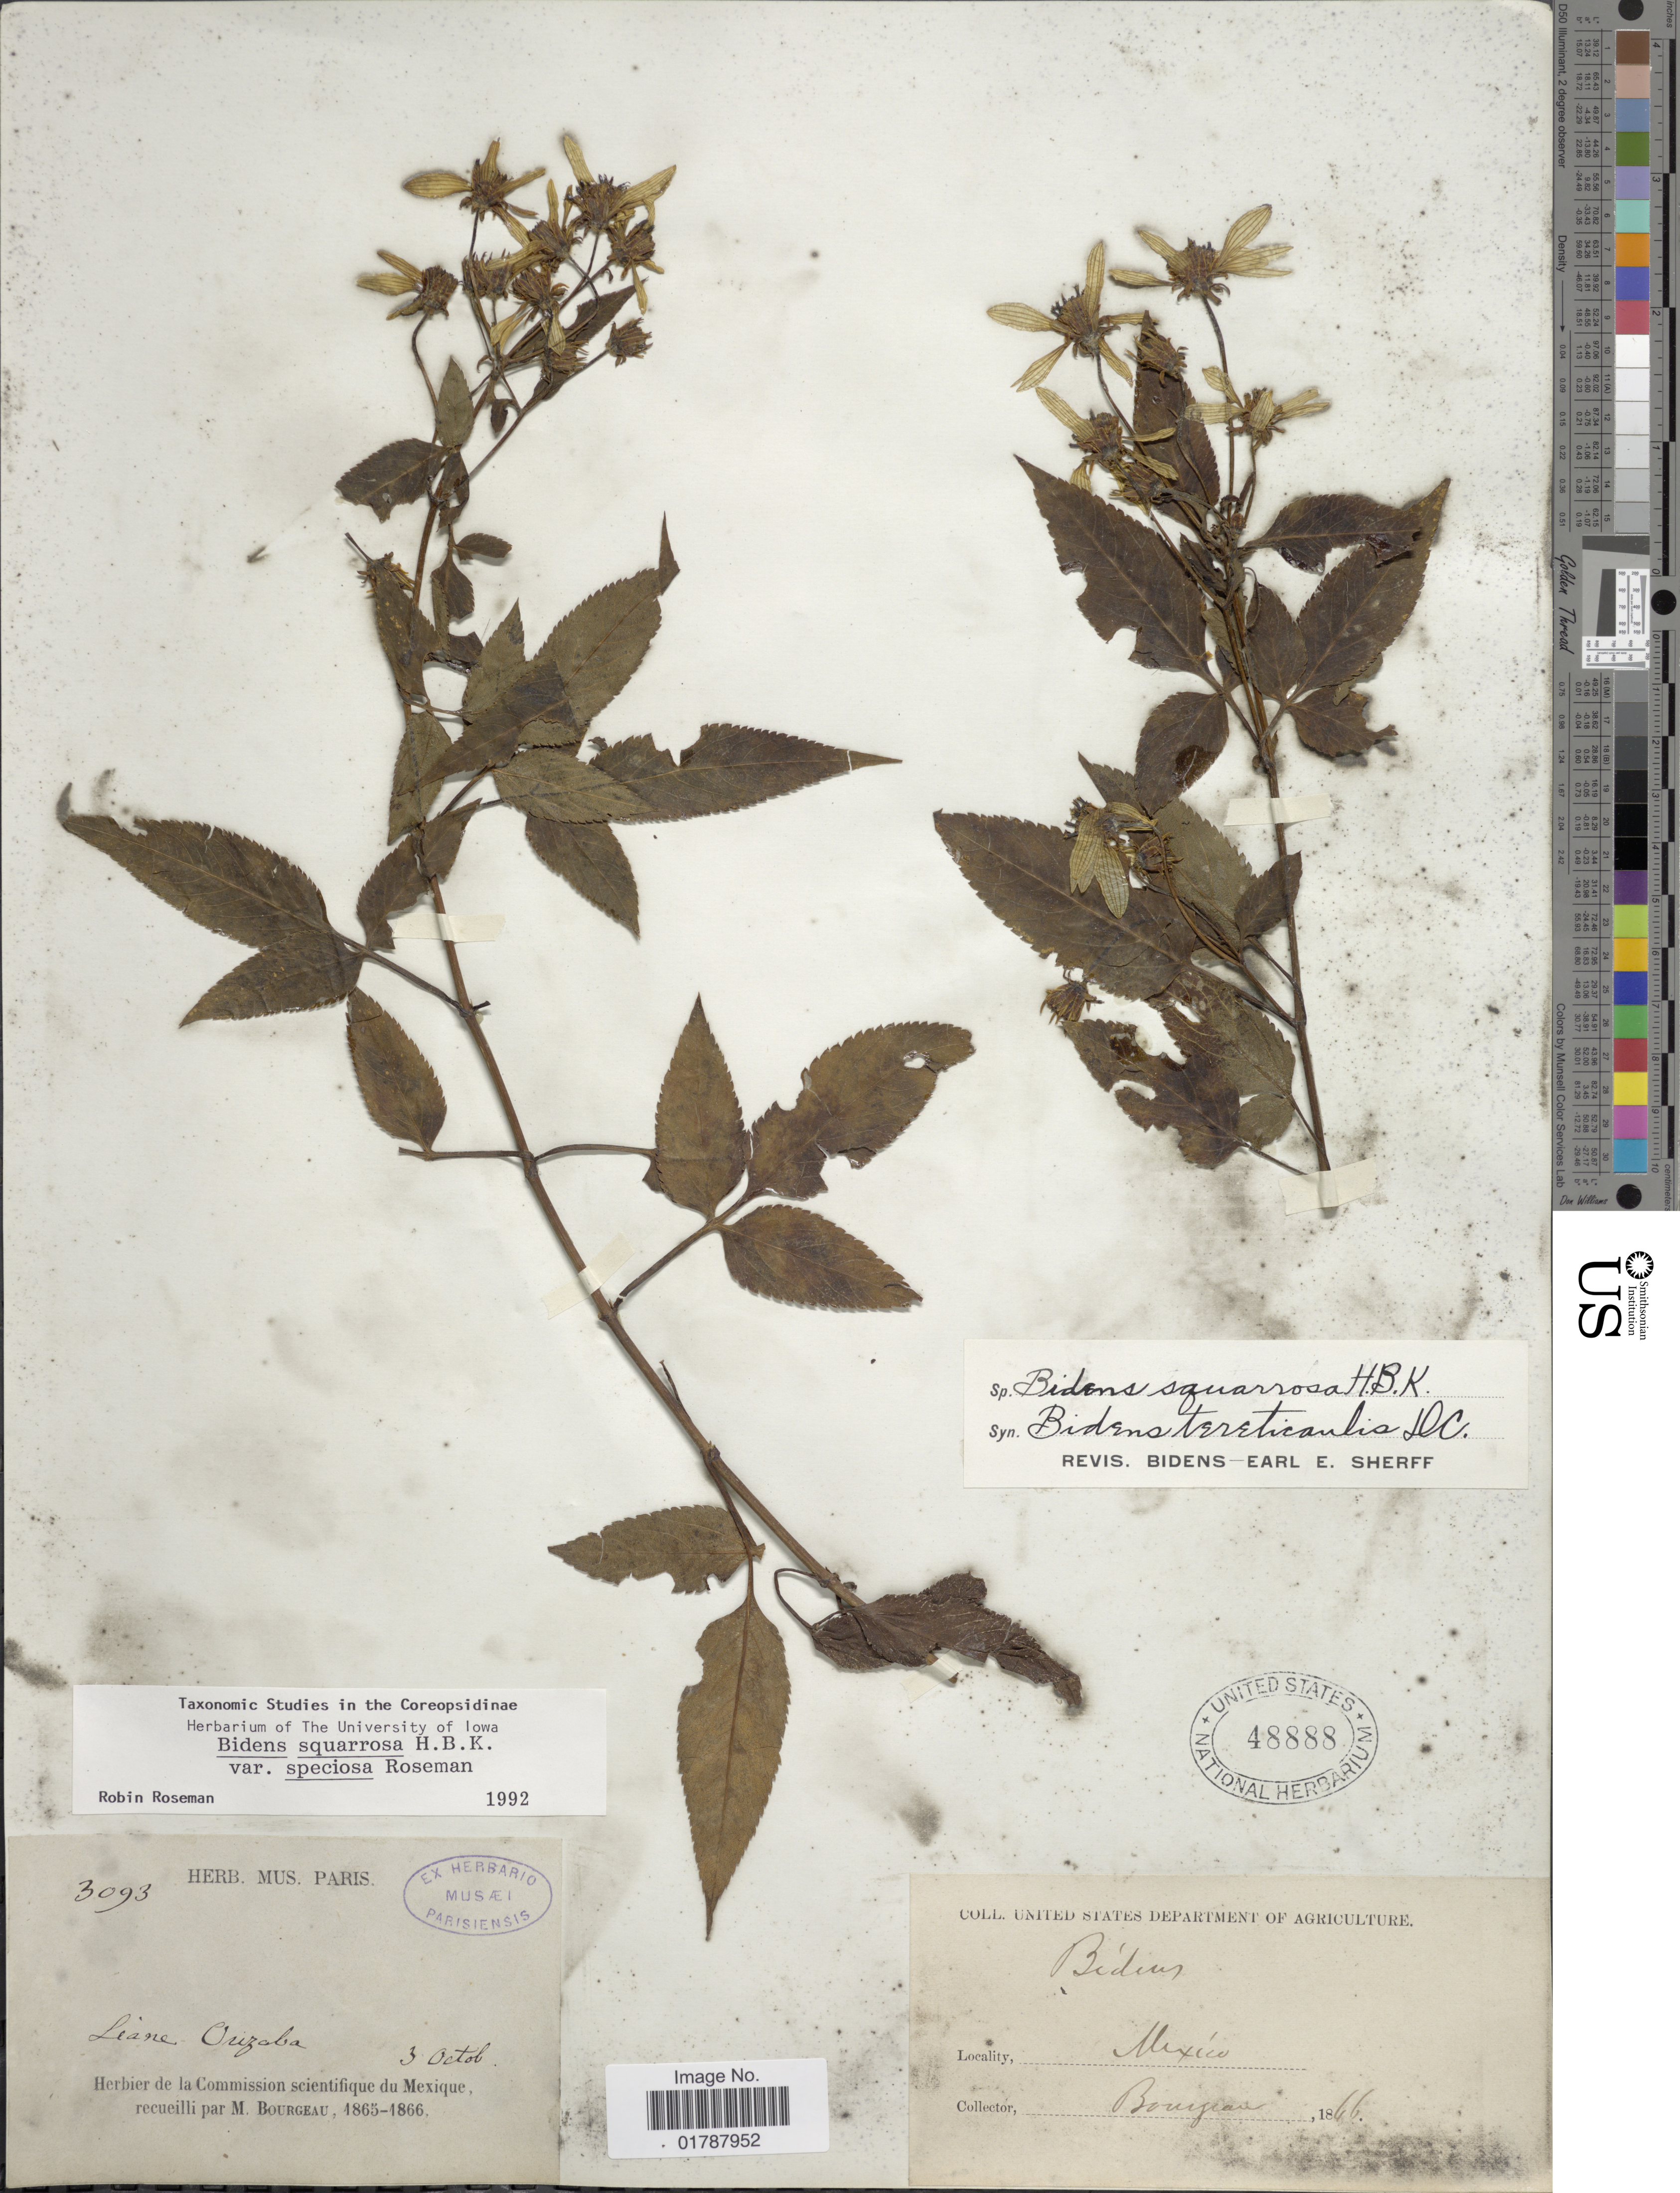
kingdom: Plantae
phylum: Tracheophyta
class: Magnoliopsida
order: Asterales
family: Asteraceae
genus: Bidens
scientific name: Bidens squarrosa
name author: Kunth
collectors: M. Bourgeau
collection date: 1866-10-03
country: Mexico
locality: Leane Orizaba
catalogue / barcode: US 48888